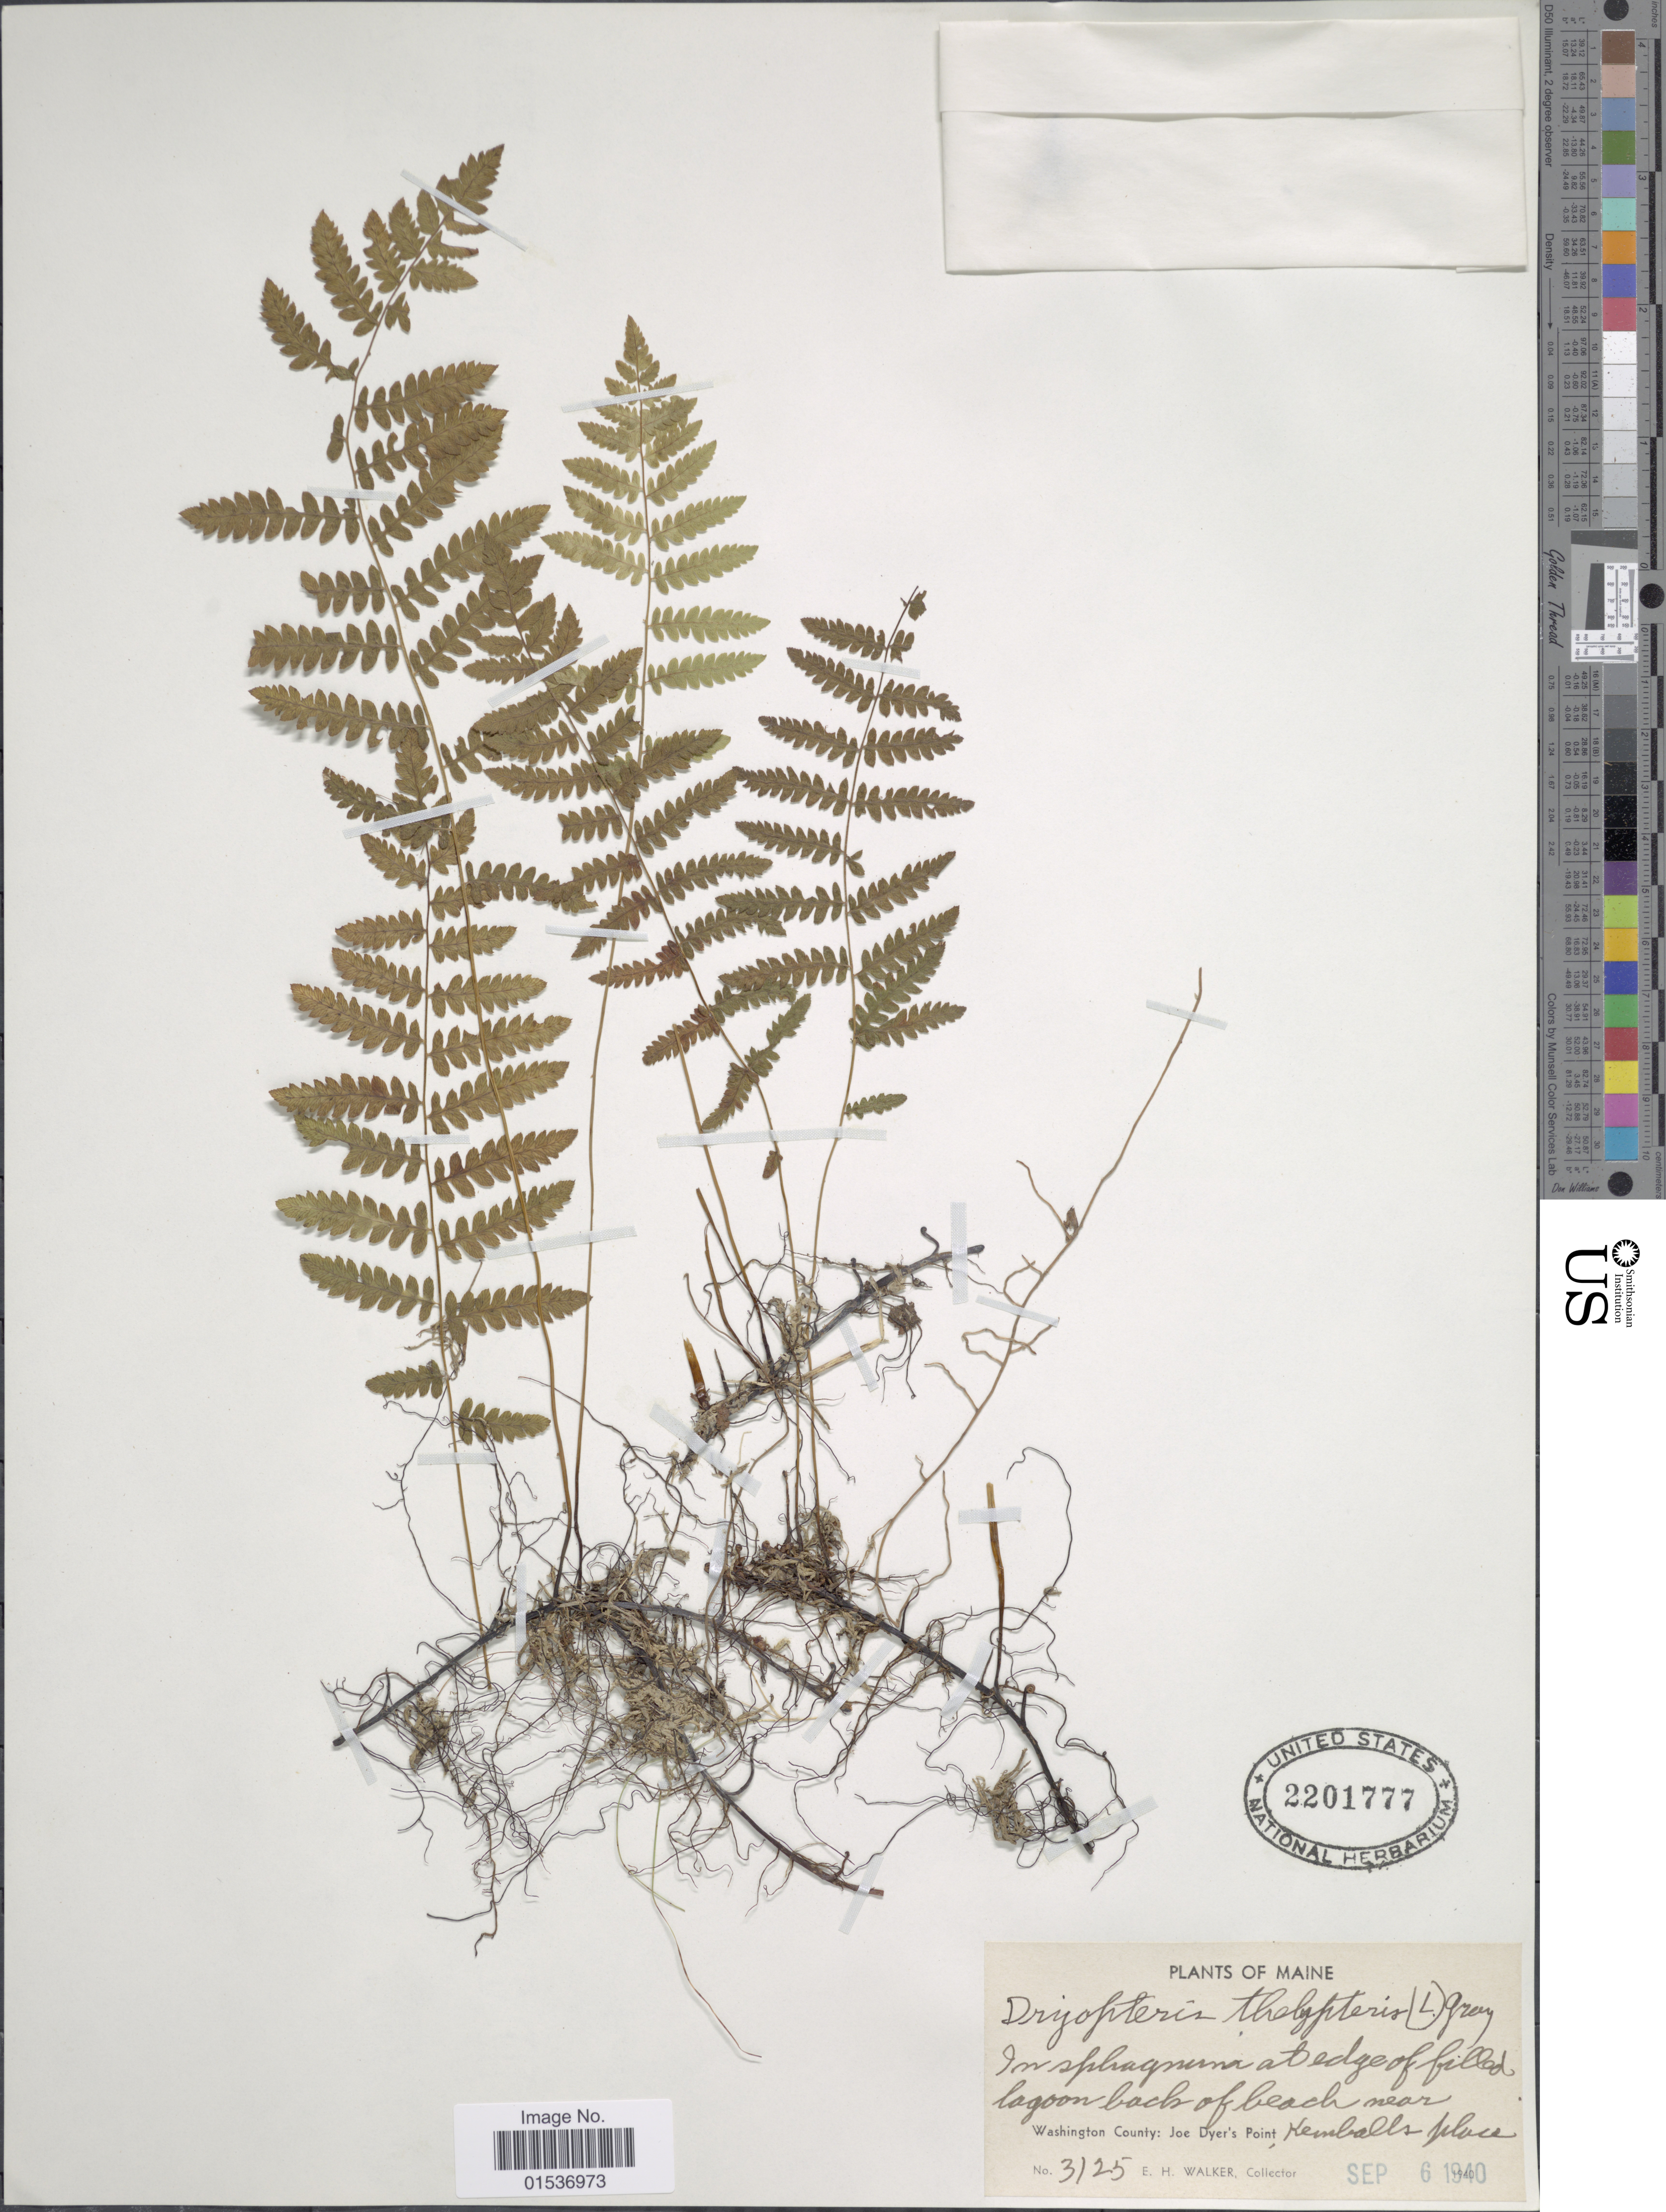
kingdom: Plantae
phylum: Tracheophyta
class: Polypodiopsida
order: Polypodiales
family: Thelypteridaceae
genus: Thelypteris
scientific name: Thelypteris palustris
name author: (Salisb.) Schott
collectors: E. H. Walker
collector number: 3125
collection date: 1940-09-06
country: United States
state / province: Maine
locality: Maine, Washington County; Joe Dyer's Point Kemballs place.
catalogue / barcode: US 2201777